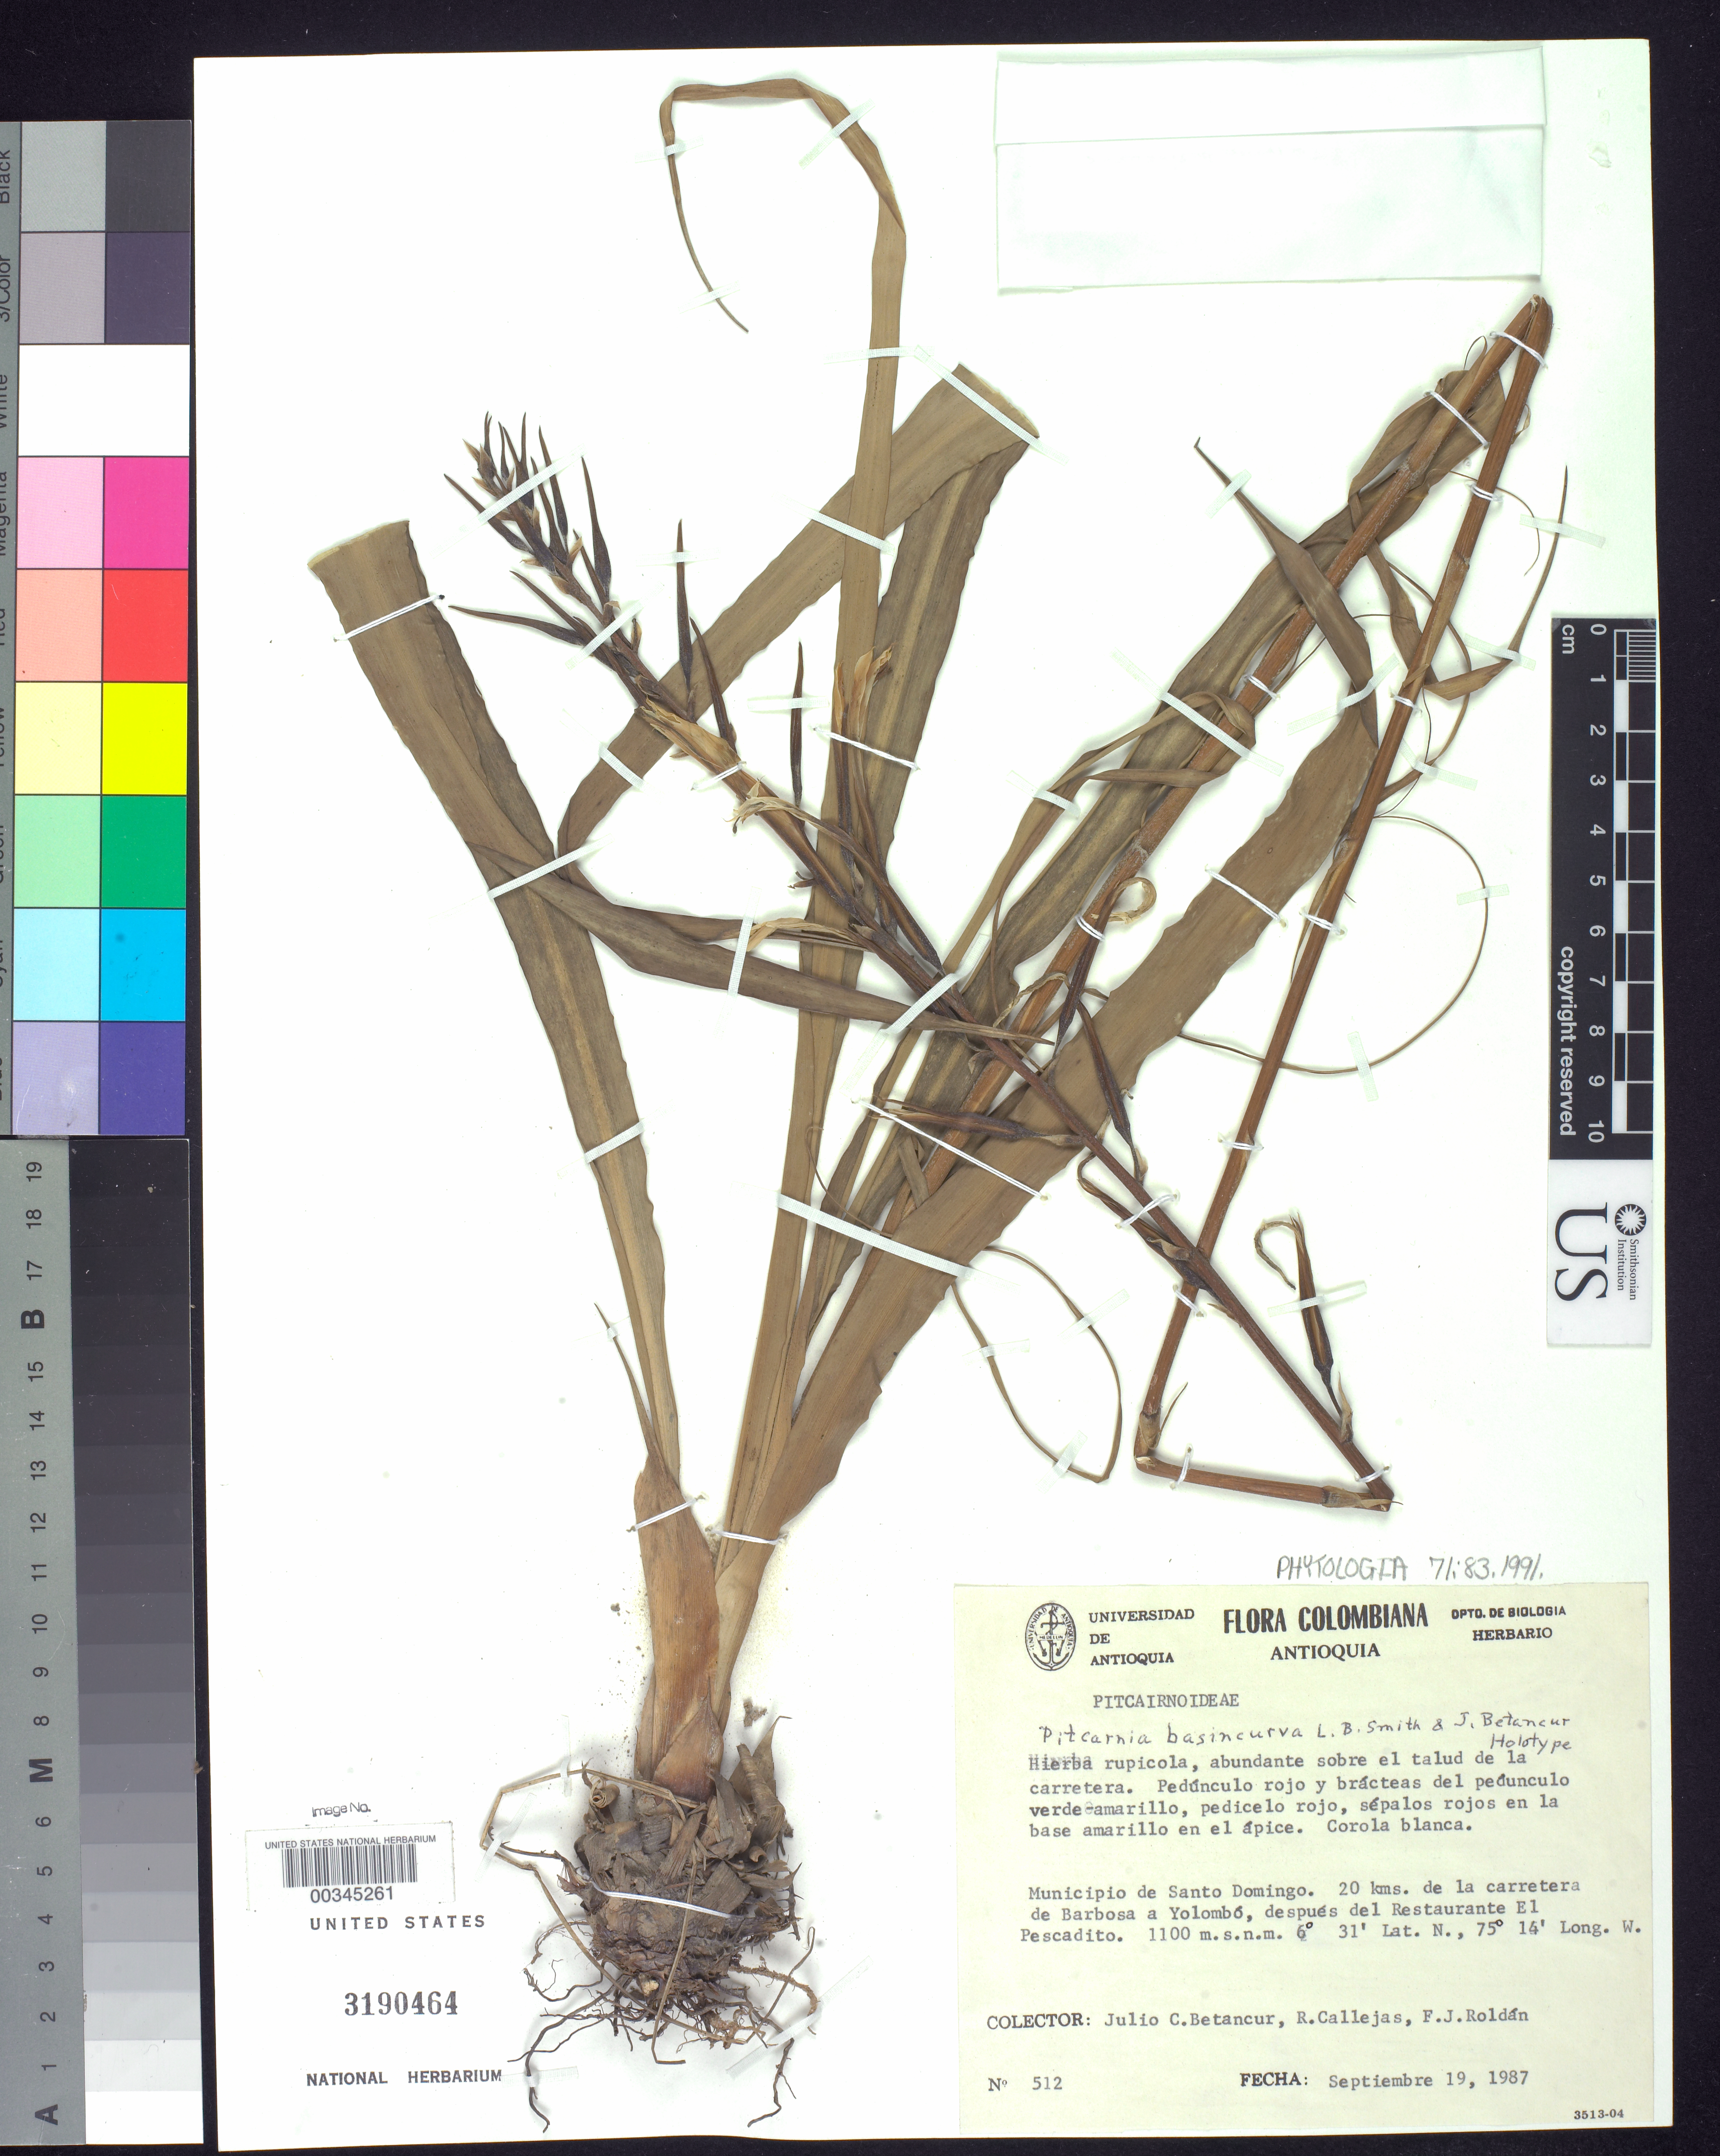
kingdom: Plantae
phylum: Tracheophyta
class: Liliopsida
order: Poales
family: Bromeliaceae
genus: Pitcairnia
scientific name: Pitcairnia basincurva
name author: L.B. Sm. & Betancur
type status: Holotype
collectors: J. C. Betancur, R. Callejas & F. J. Roldán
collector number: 512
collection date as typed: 19 Sep 1987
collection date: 1987-09-19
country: Colombia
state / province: Antioquia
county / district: Santo Domingo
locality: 20 km on road from BarBosa to Yolombó, after El Pescadito Restaurant.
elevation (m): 1100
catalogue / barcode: US 3190464